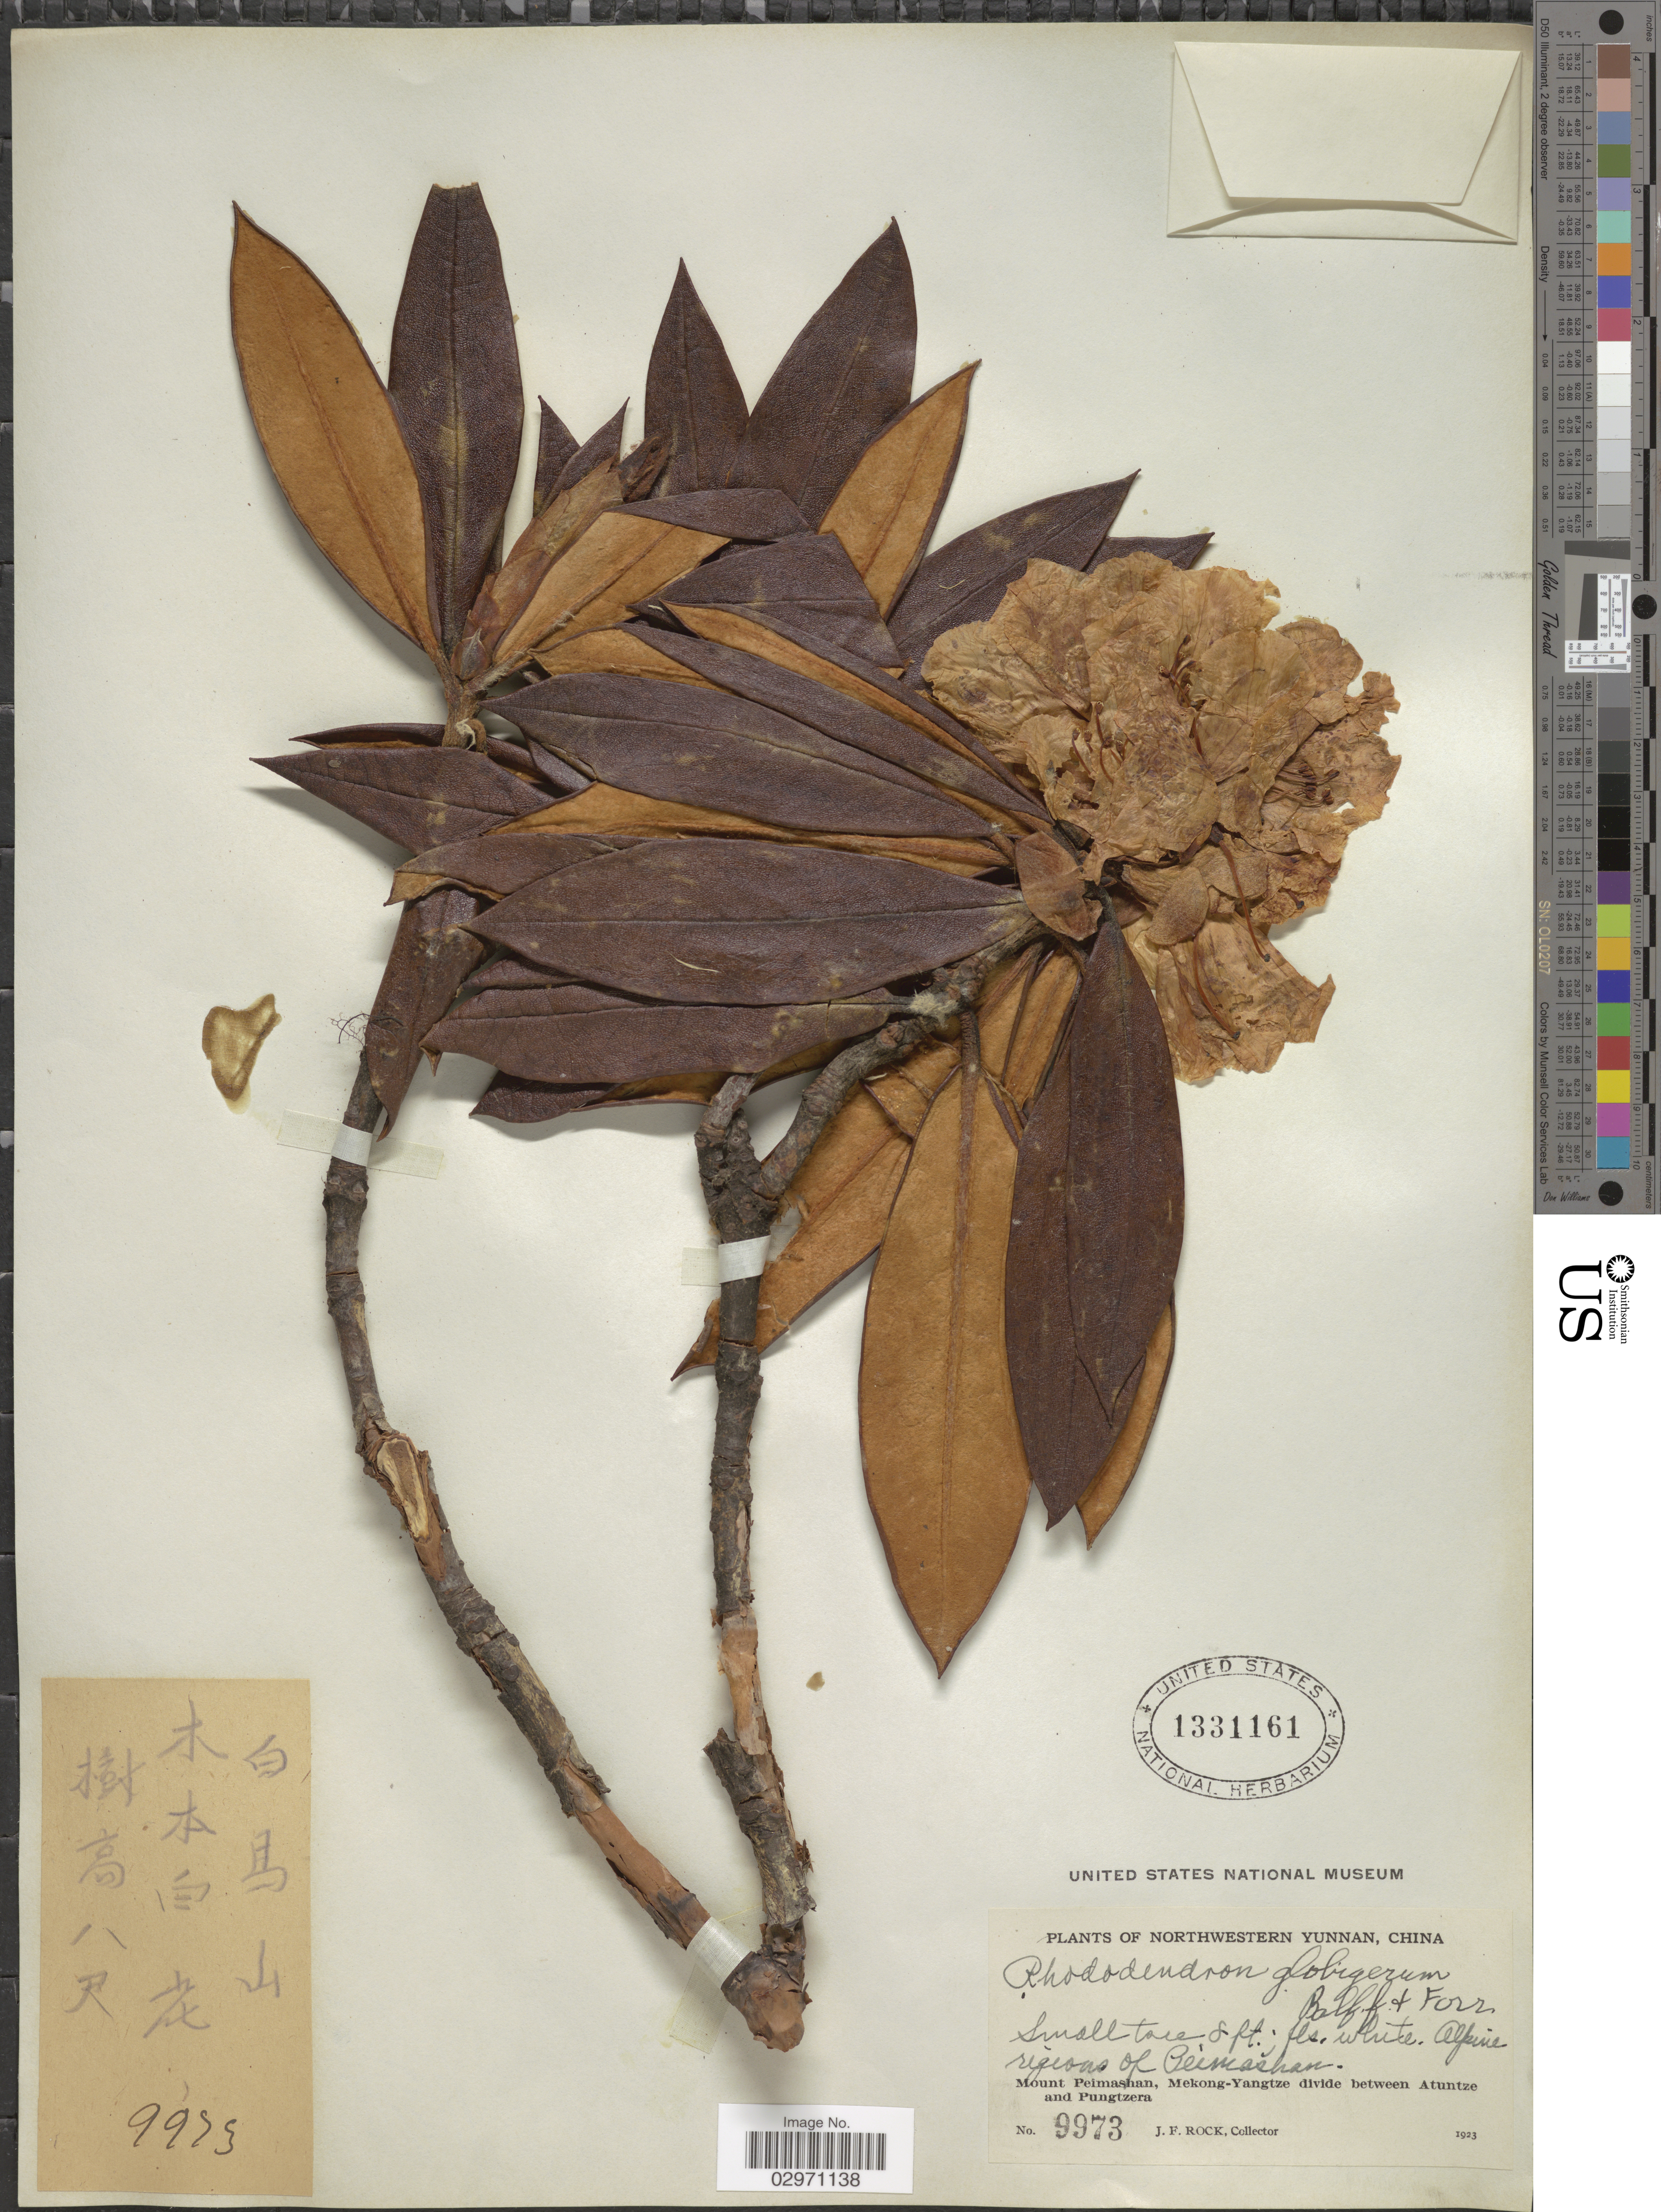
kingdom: Plantae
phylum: Tracheophyta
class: Magnoliopsida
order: Ericales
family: Ericaceae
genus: Rhododendron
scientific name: Rhododendron globigerum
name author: Balf. f. & Forrest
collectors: J. Rock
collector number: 9973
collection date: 1923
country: China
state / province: Yunnan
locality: Northwestern Yunnan. Mount Peimashan, Mekong-Yangtze divide between Atuntze and Pungtzera. Regions of Peimashan.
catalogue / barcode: US 1331161